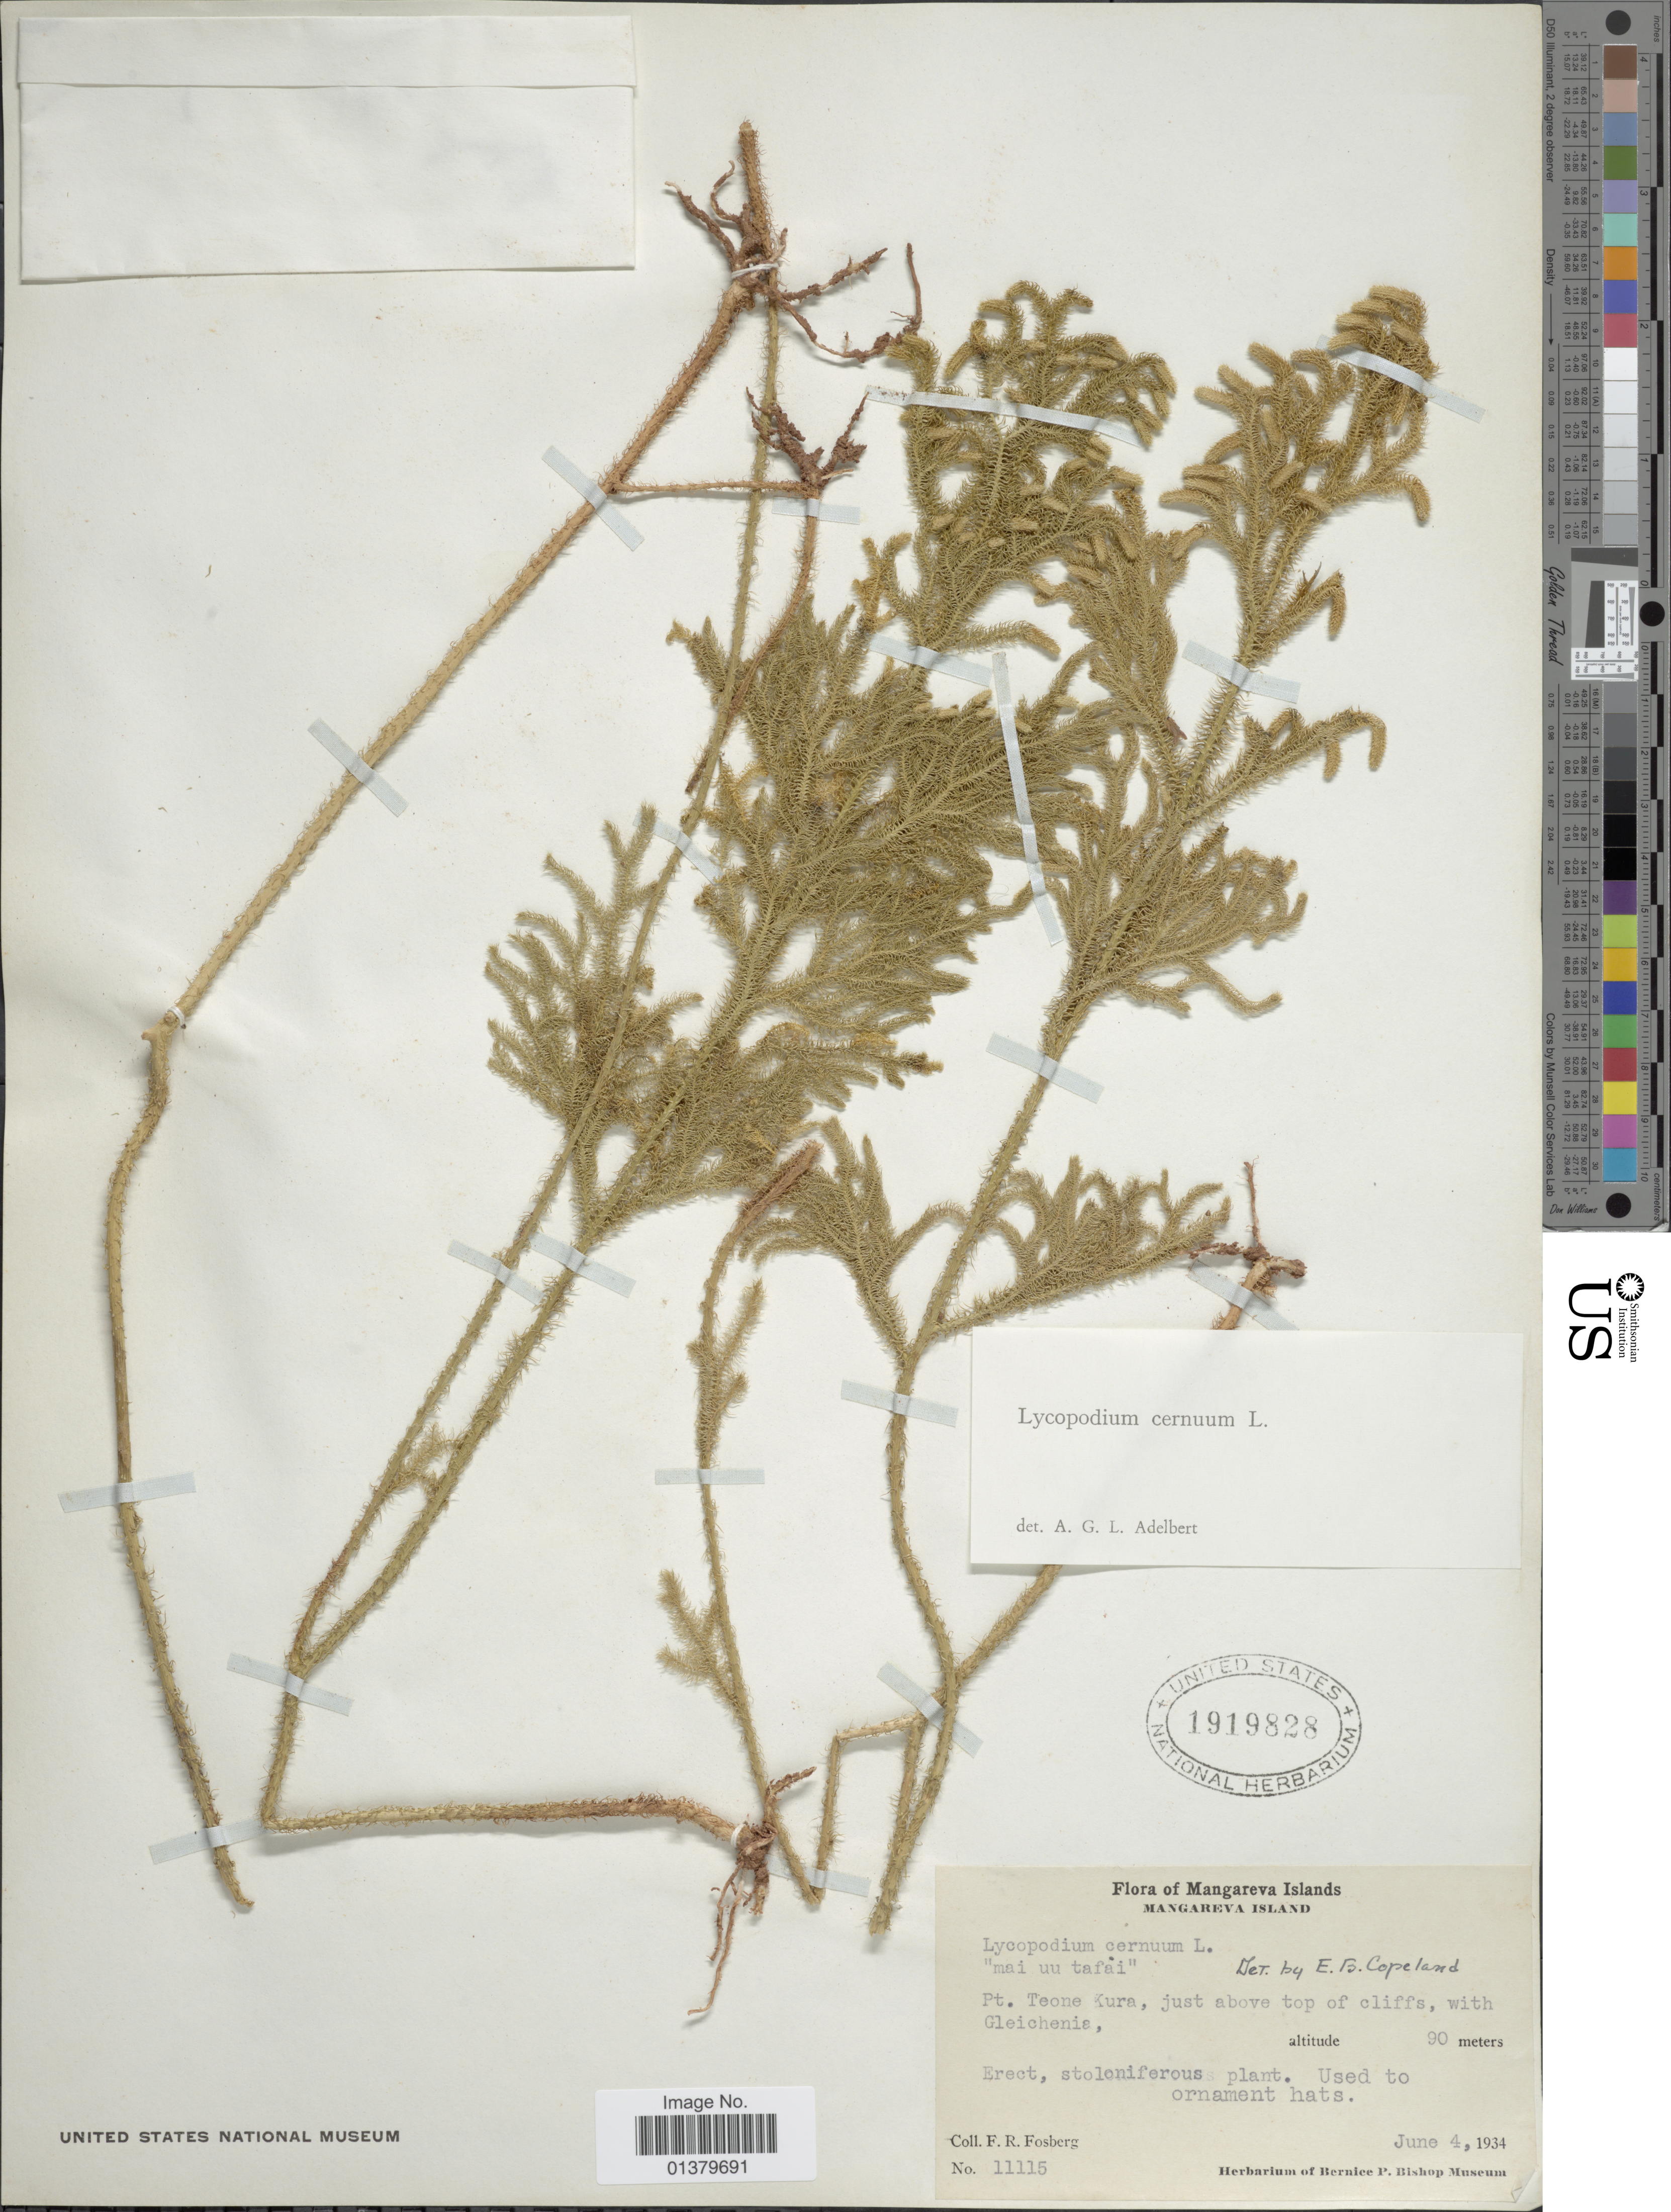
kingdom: Plantae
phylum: Tracheophyta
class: Lycopodiopsida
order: Lycopodiales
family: Lycopodiaceae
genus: Palhinhaea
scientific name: Palhinhaea cernua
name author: (L.) Vasc. & Franco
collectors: F. R. Fosberg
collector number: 11115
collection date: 1934-06-04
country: French Polynesia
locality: Mangareva Islands, Pt Teone Kura, just above top cliffs, with Gleichenis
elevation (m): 90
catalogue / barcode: US 1919828